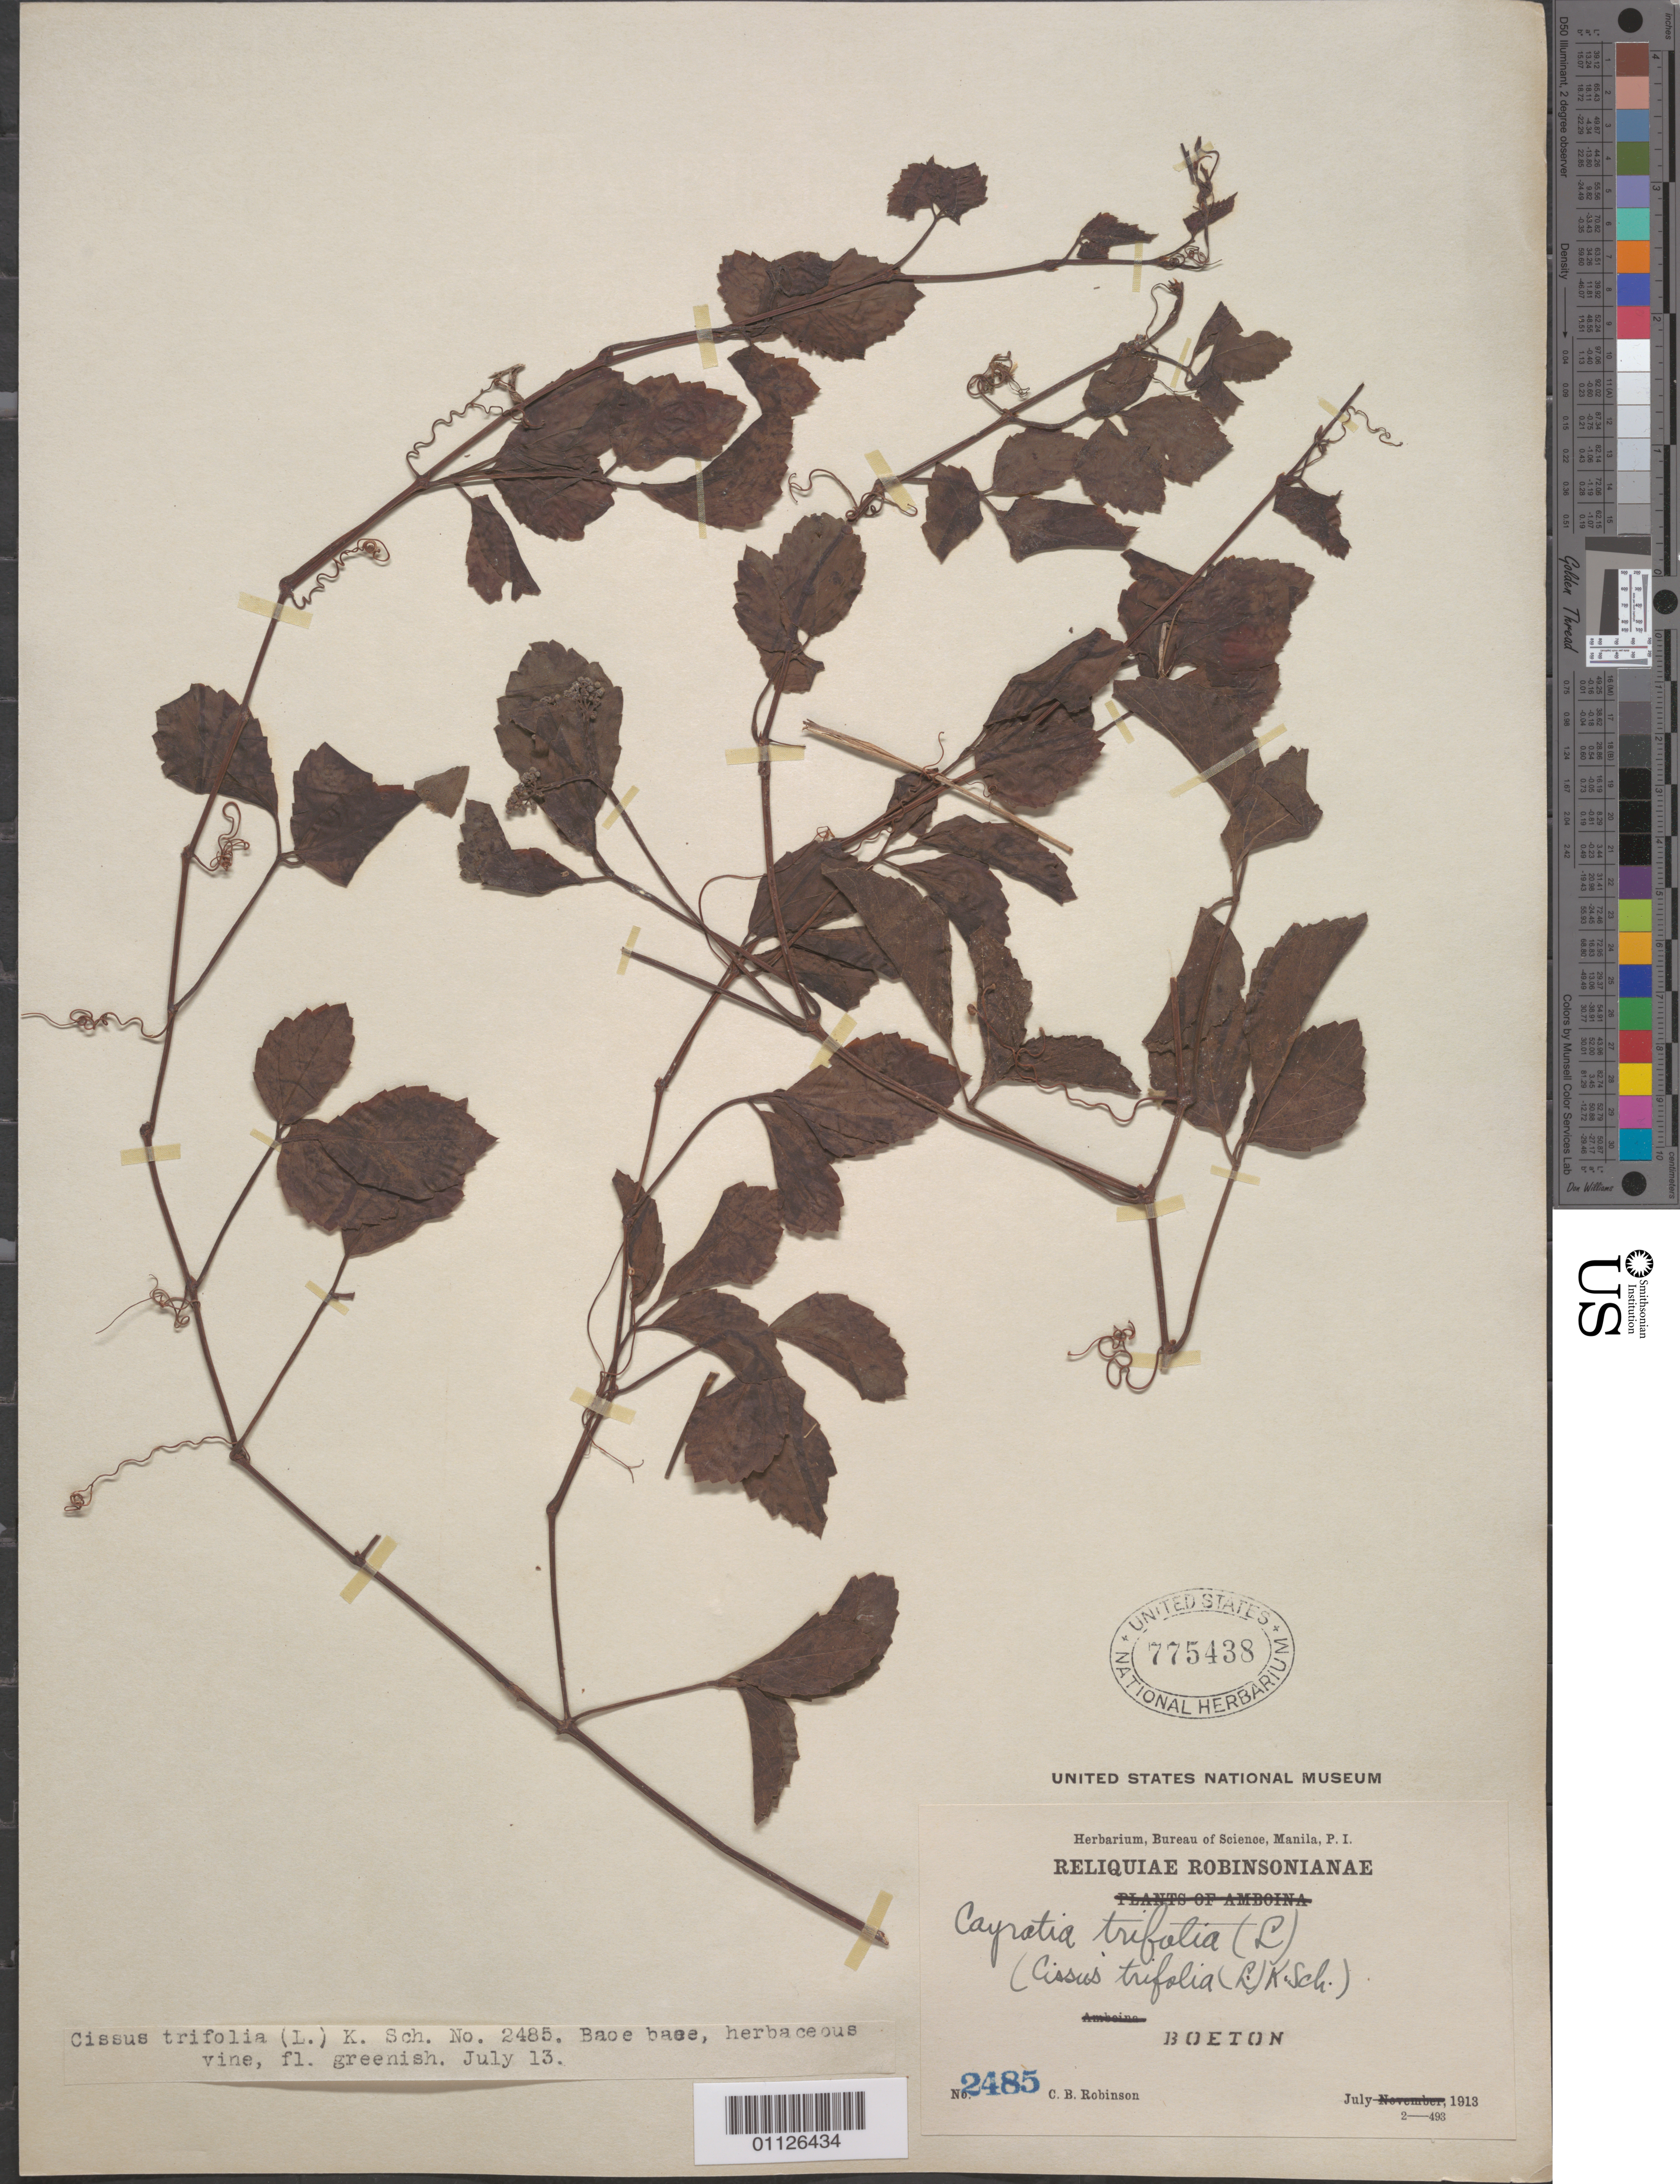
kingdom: Plantae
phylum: Tracheophyta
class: Magnoliopsida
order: Vitales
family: Vitaceae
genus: Causonis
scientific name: Causonis trifolia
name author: (L.) Mabb. & J. Wen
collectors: C. Robinson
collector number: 2485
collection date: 1913-07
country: Indonesia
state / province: Sulawesi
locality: Boeton.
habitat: Herbaceous vine.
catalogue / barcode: US 775438